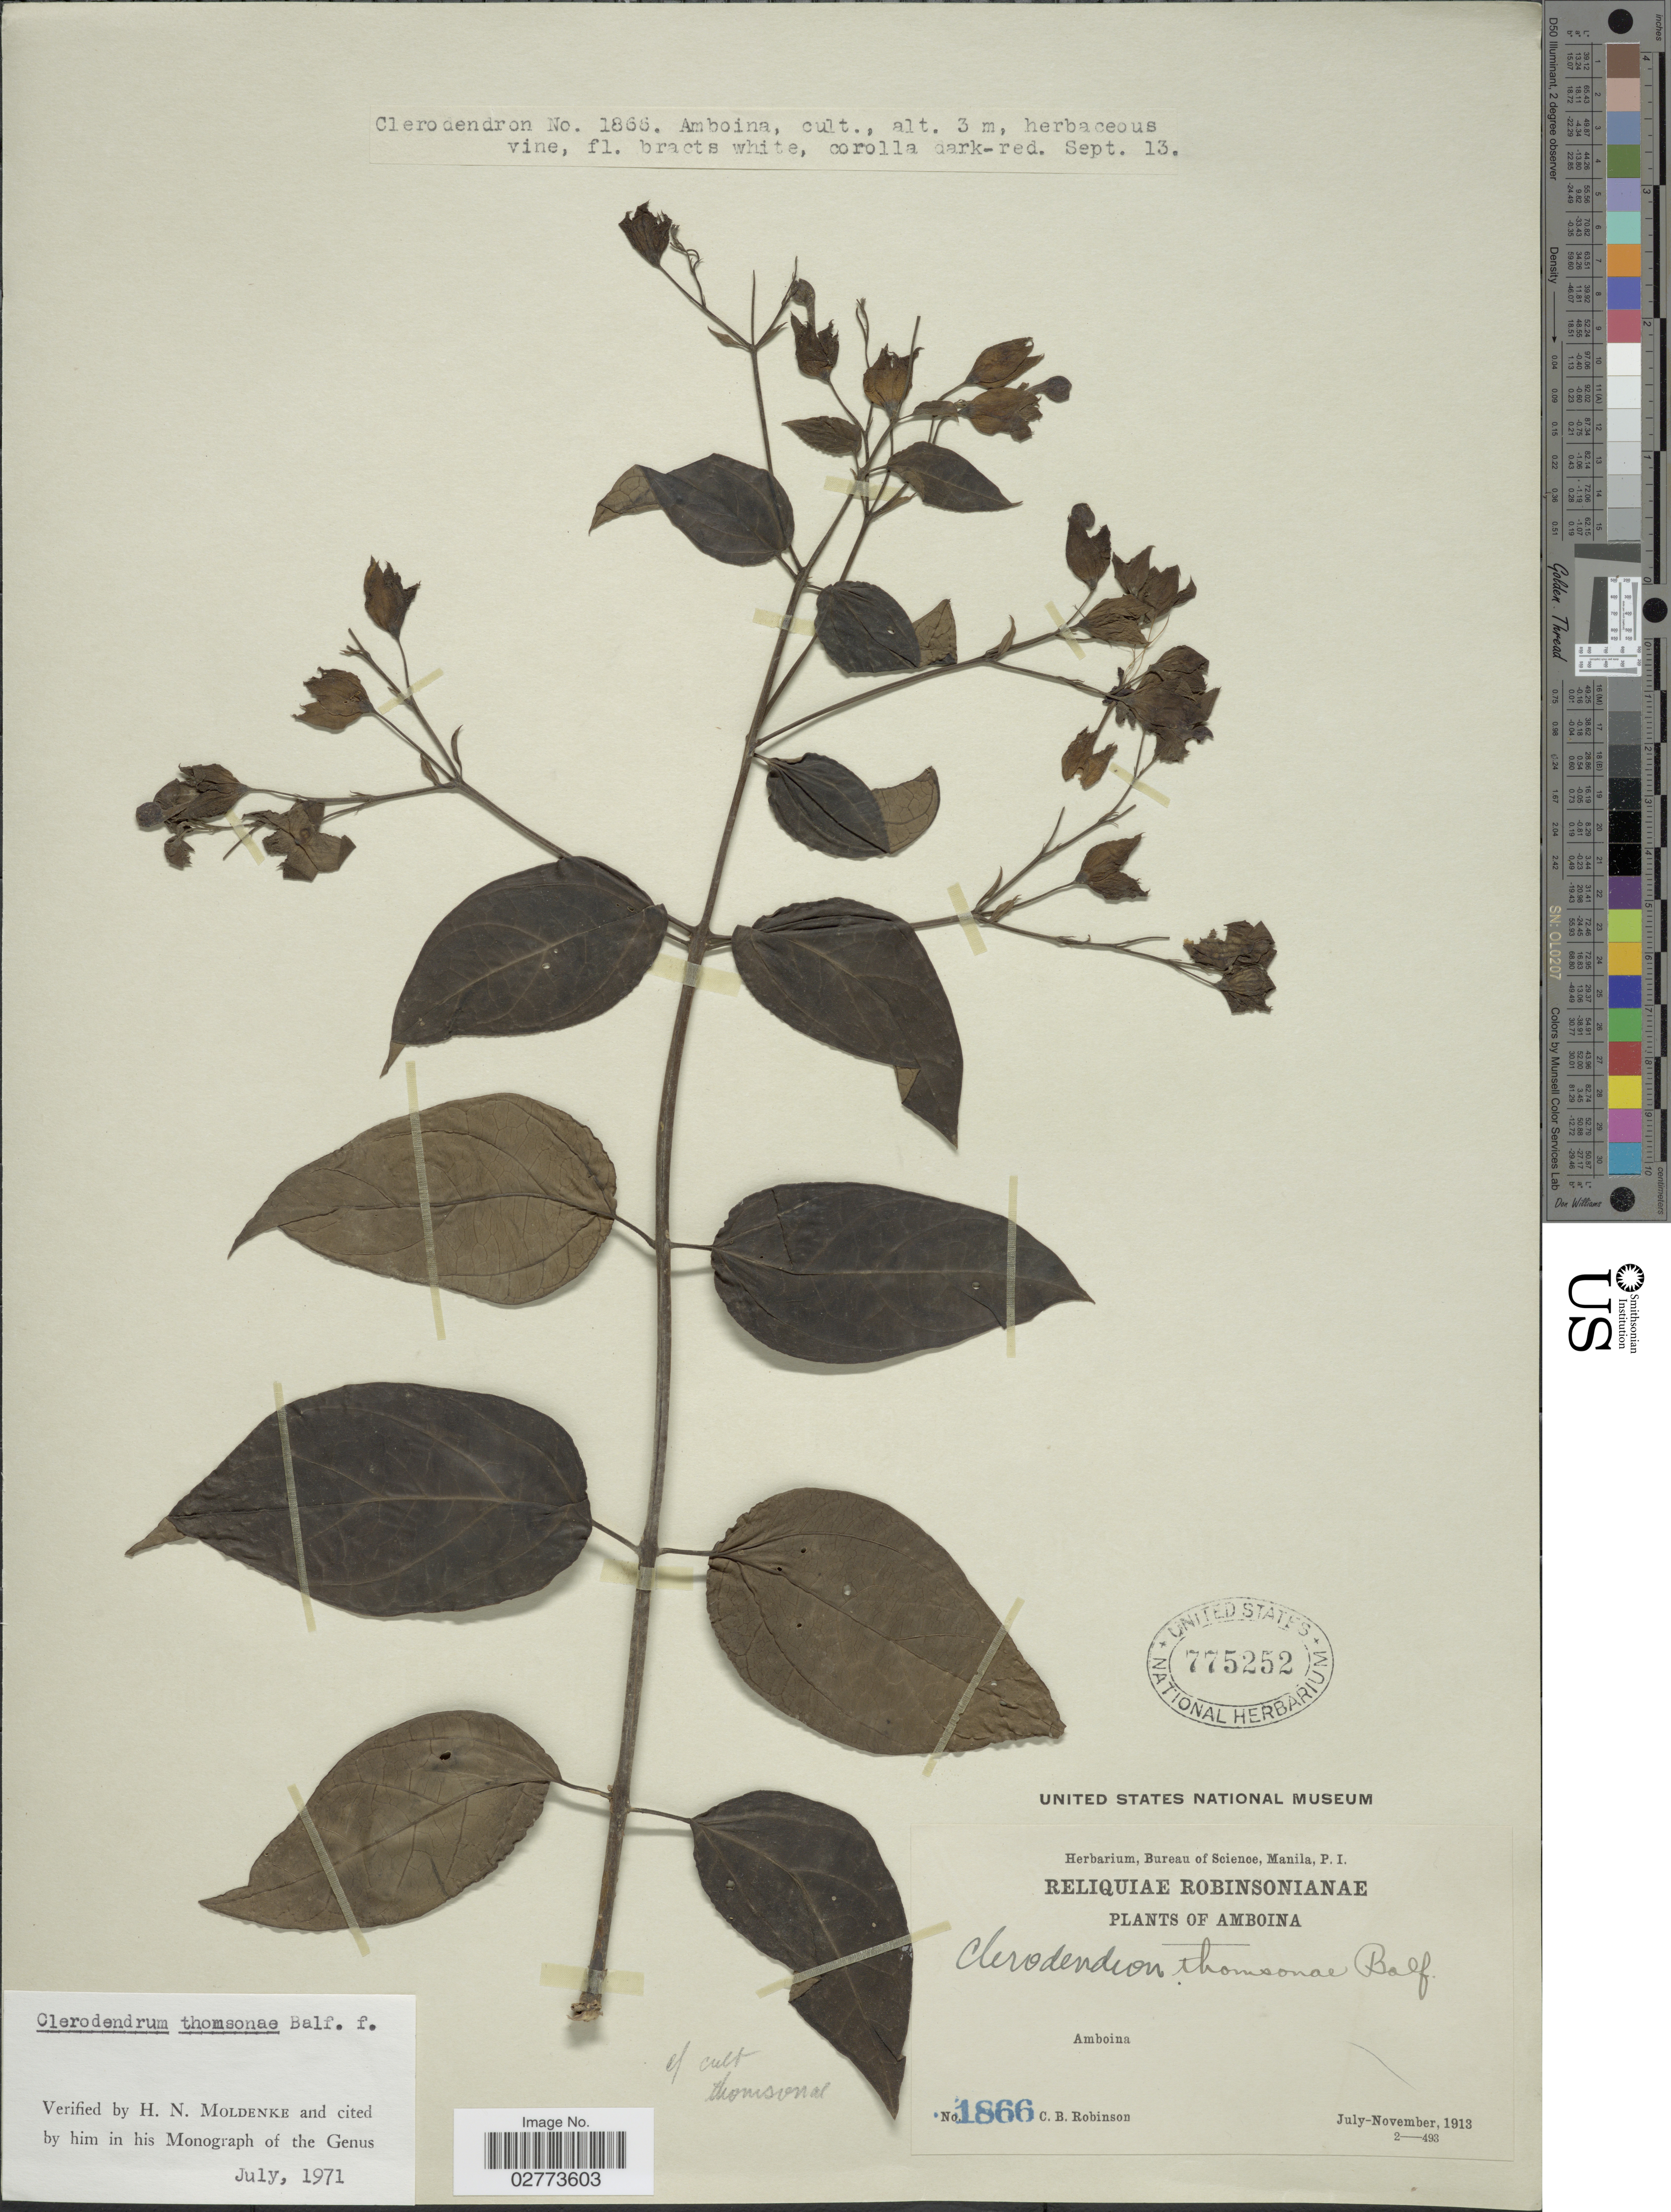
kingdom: Plantae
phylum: Tracheophyta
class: Magnoliopsida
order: Lamiales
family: Lamiaceae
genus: Clerodendrum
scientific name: Clerodendrum thomsoniae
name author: Balf.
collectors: C. Robinson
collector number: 1866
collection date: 1913-09-13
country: Indonesia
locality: Amboina.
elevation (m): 3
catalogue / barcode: US 775252